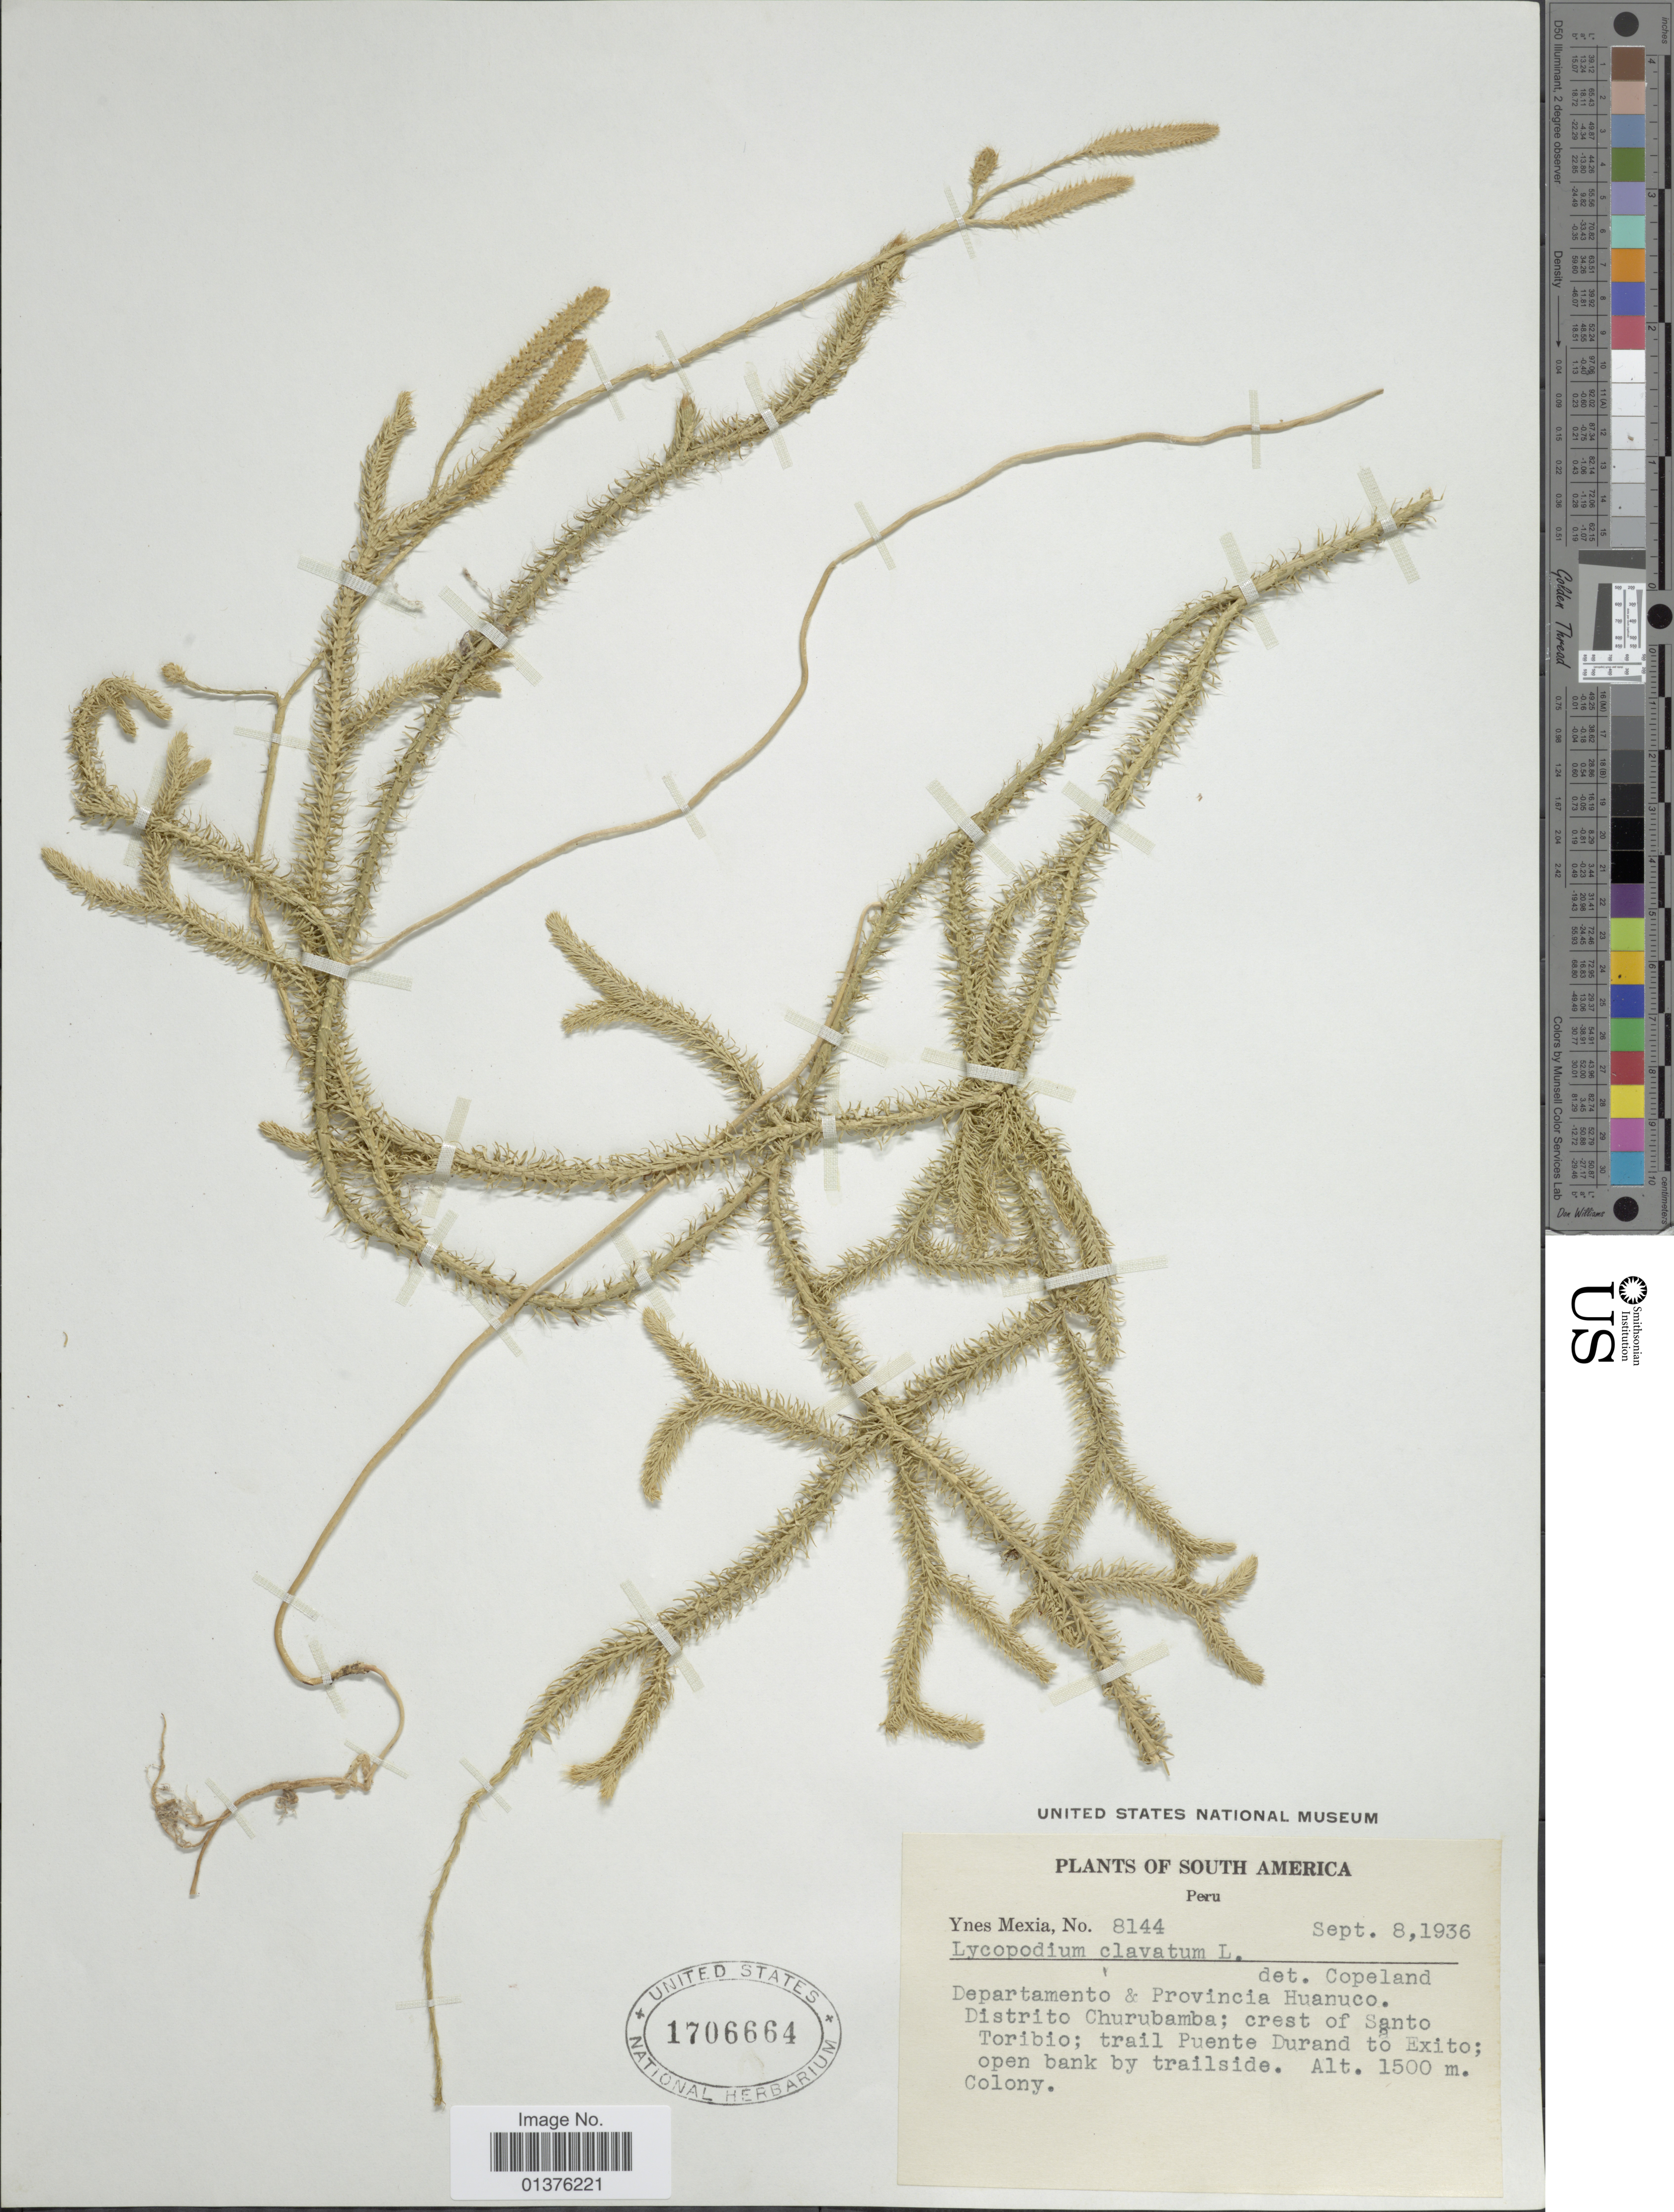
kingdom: Plantae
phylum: Tracheophyta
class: Lycopodiopsida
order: Lycopodiales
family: Lycopodiaceae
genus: Lycopodium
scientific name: Lycopodium clavatum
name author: L.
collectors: Y. Mexia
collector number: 8144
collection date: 1936-09-08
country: Peru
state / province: Huánuco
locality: Distrito Churubamba; crest of Santo Toribio; trail Puente Durand to Exito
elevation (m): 1500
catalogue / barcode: US 1706664